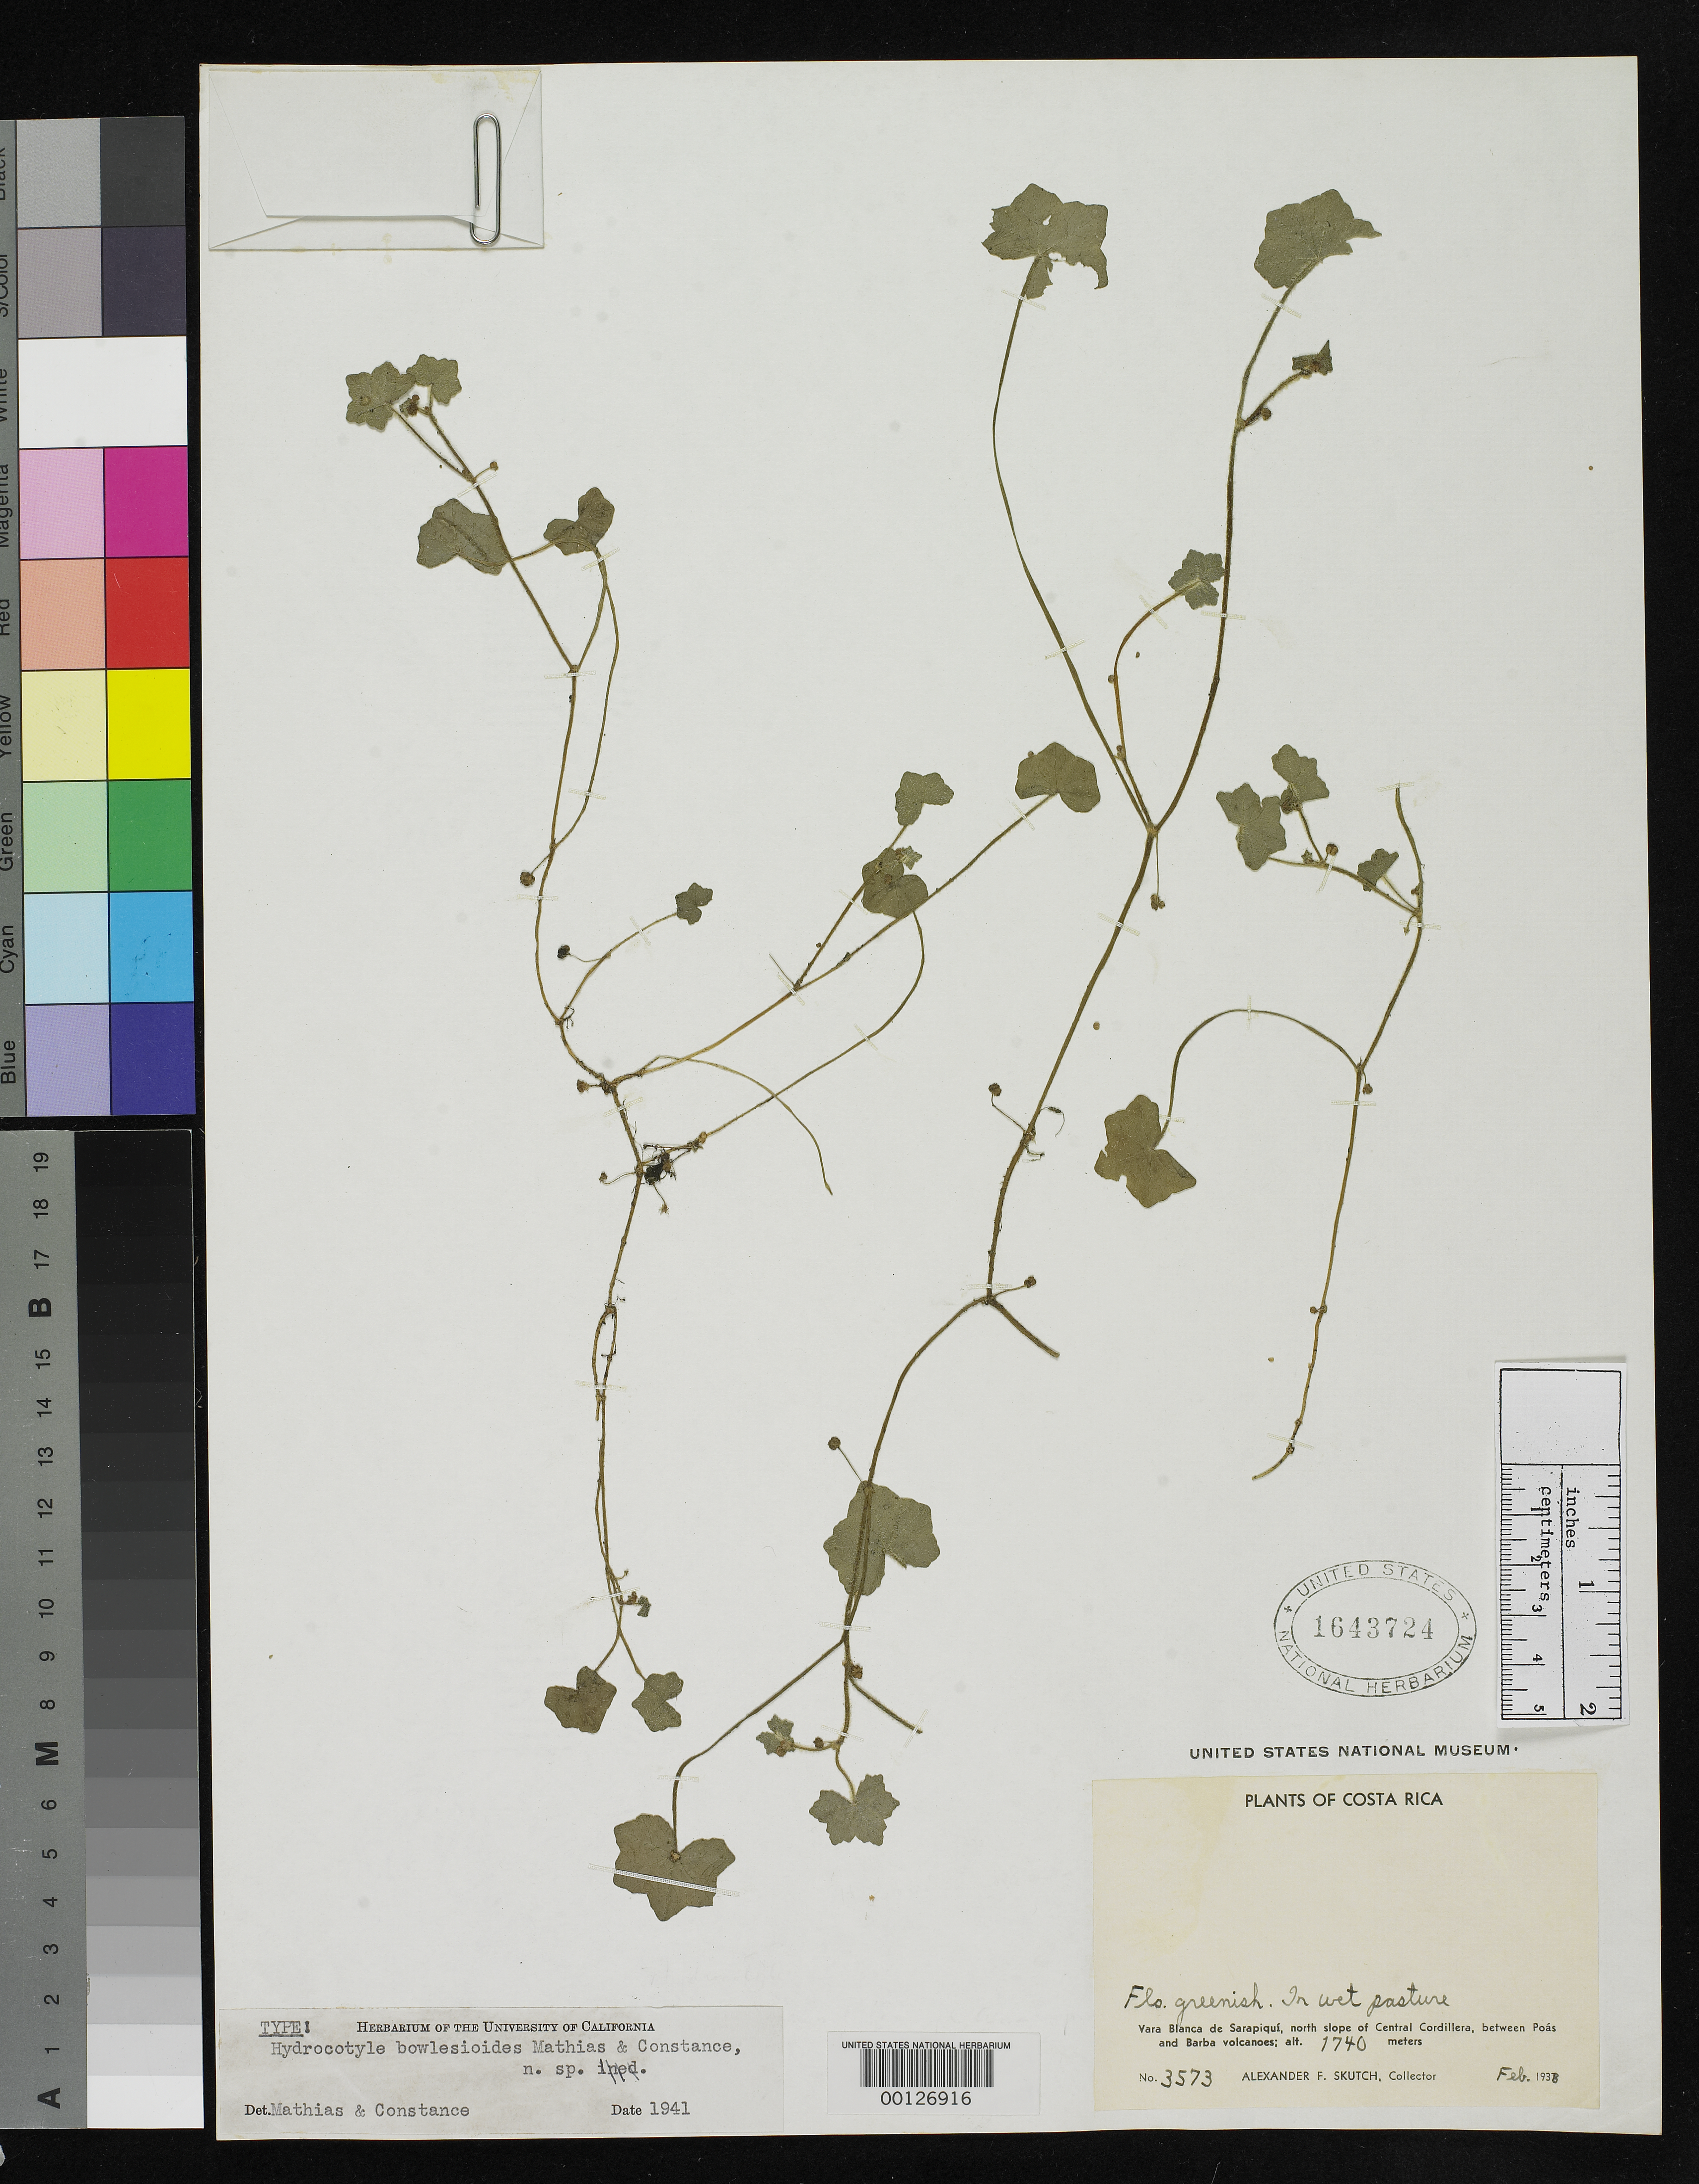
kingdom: Plantae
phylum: Tracheophyta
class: Magnoliopsida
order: Apiales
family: Araliaceae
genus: Hydrocotyle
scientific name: Hydrocotyle bowlesioides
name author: Mathias & Constance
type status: Holotype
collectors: A. F. Skutch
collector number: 3573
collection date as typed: Feb 1938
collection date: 1938-02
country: Costa Rica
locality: Vara Blanca de Sarapiqui, N slope of Central Cordillera, between Poás and Barba volcanoes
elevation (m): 1700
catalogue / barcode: US 1643724